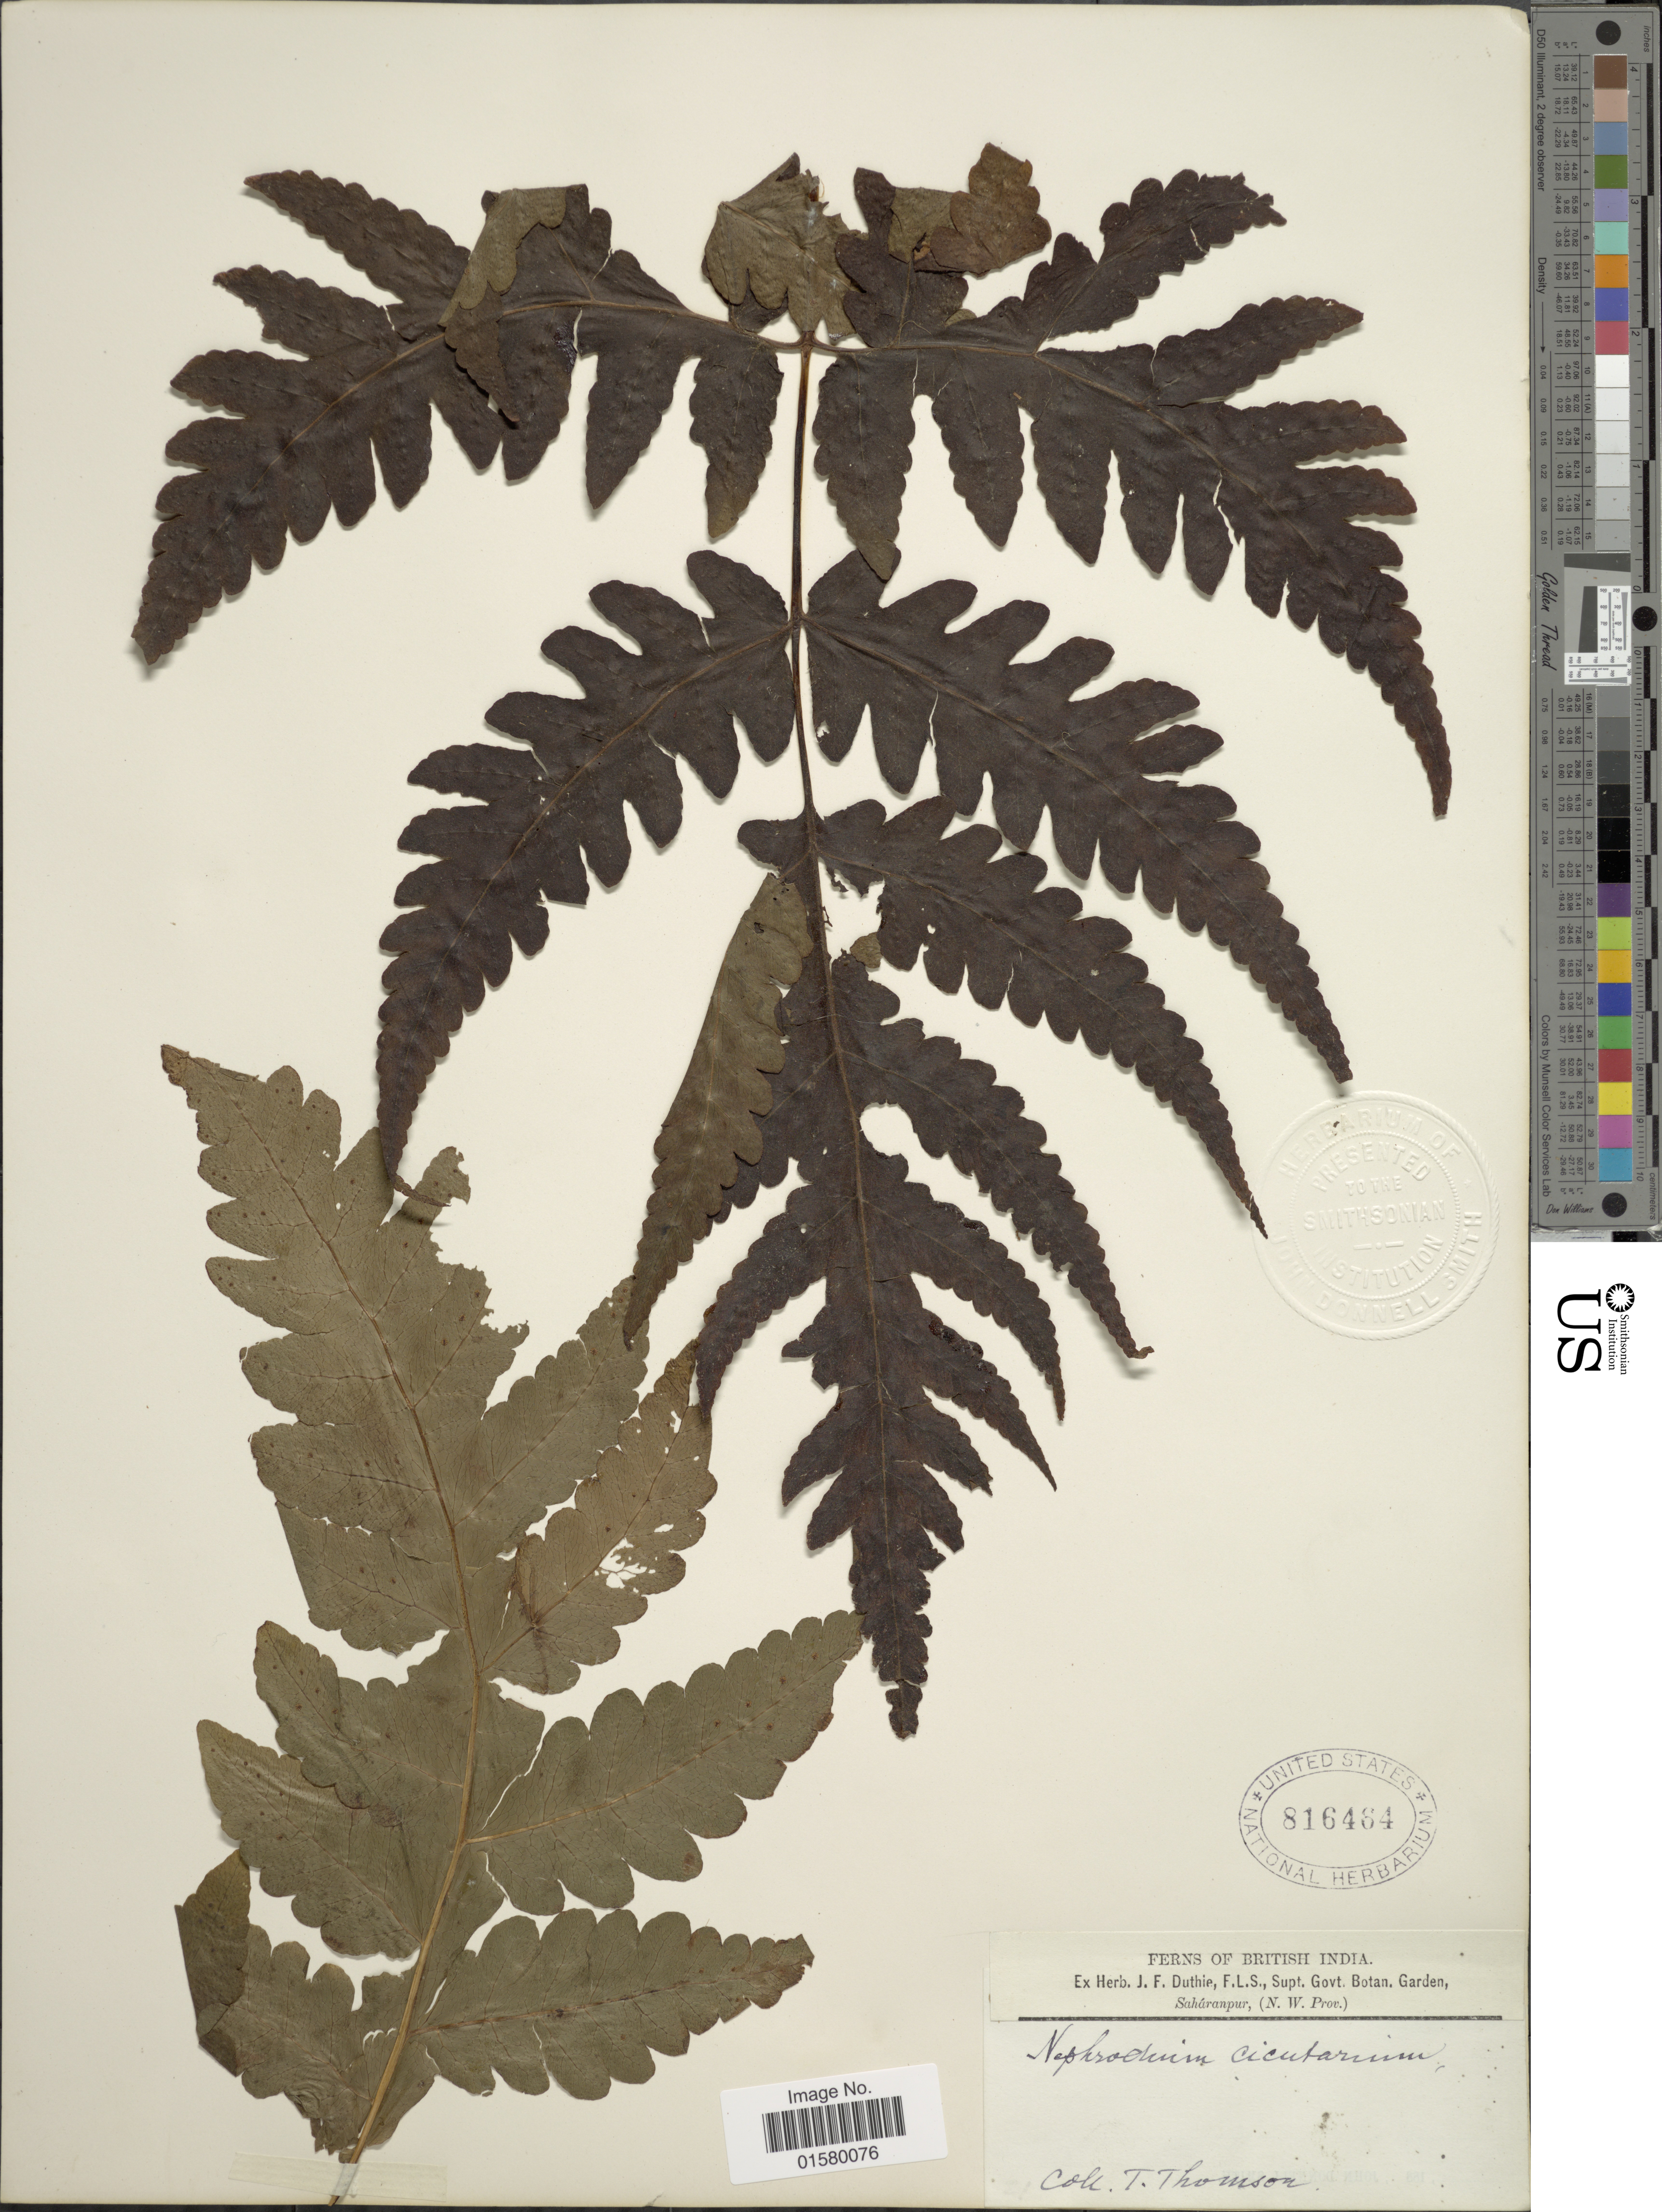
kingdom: Plantae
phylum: Tracheophyta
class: Polypodiopsida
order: Polypodiales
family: Tectariaceae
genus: Tectaria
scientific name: Tectaria coadunata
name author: (J. Sm.) C. Chr.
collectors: T. Thomson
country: India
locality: British India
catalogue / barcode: US 816464